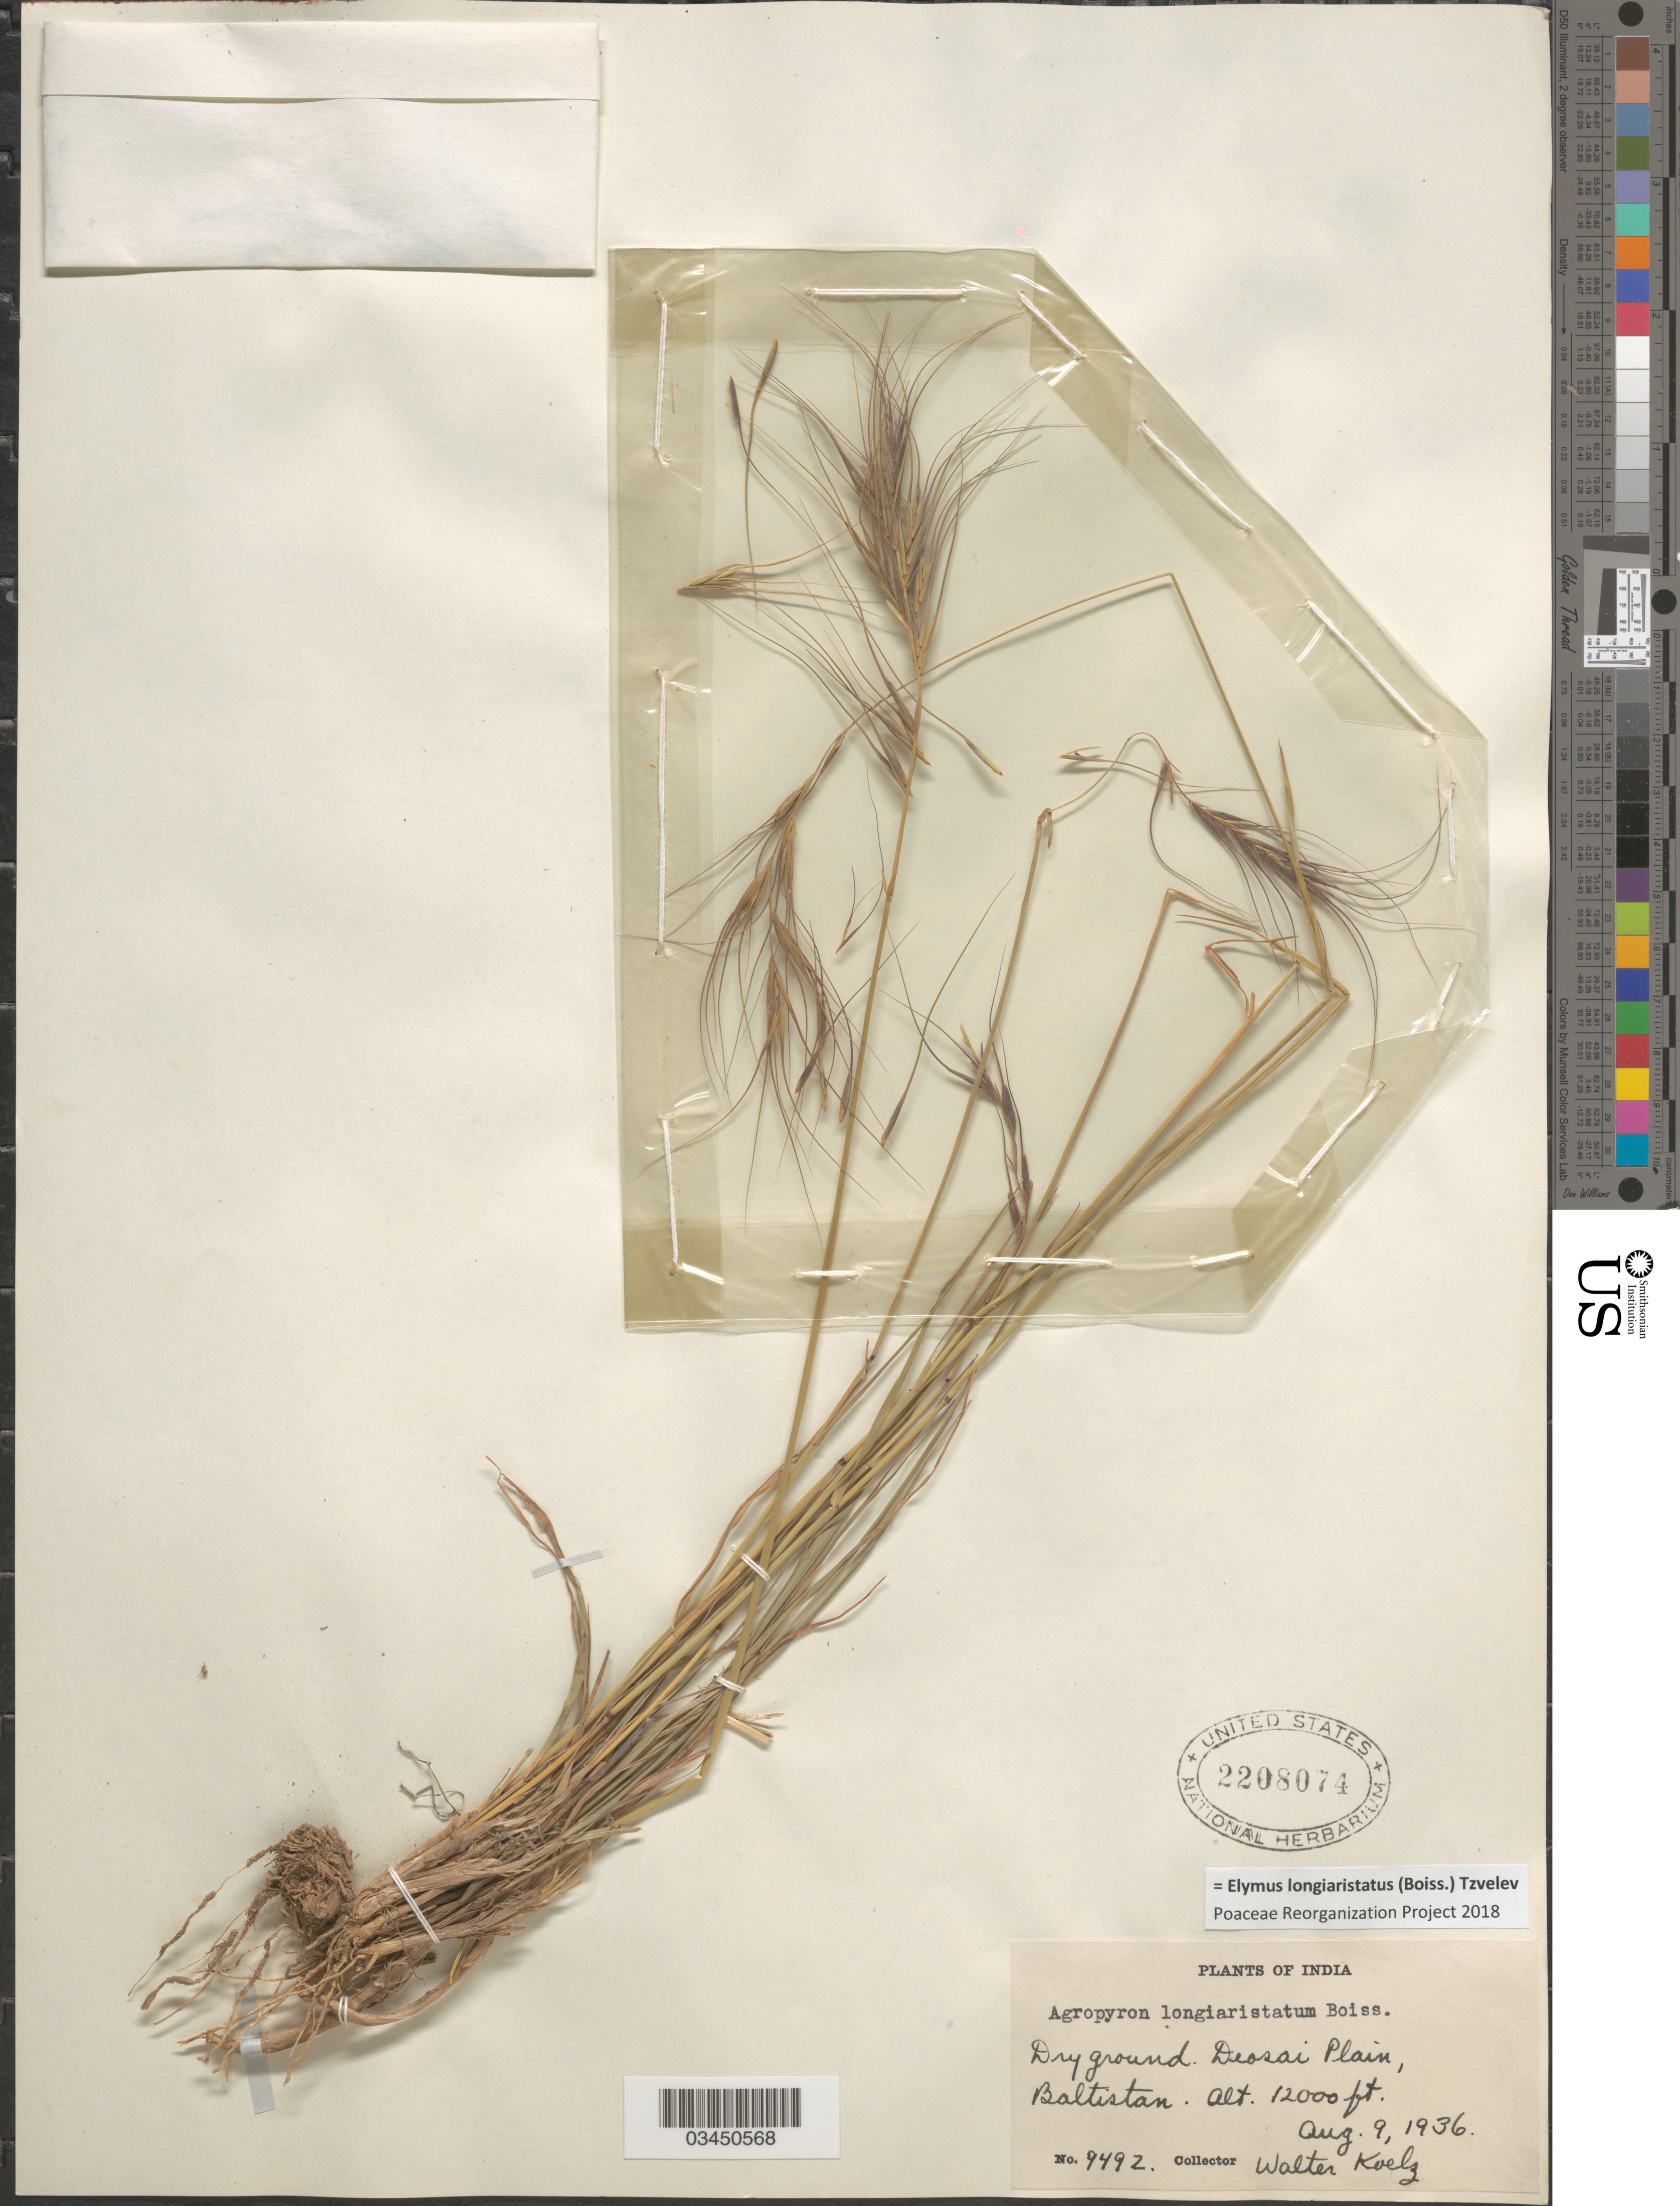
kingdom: Plantae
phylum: Tracheophyta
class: Liliopsida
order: Poales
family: Poaceae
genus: Elymus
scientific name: Elymus longiaristatus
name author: (Boiss.) Tzvelev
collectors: W. N. Koelz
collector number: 9492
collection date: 1936-08-09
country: India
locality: Dry ground. Deosai Plain, Baltistan.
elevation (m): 3658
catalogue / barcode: US 2208074